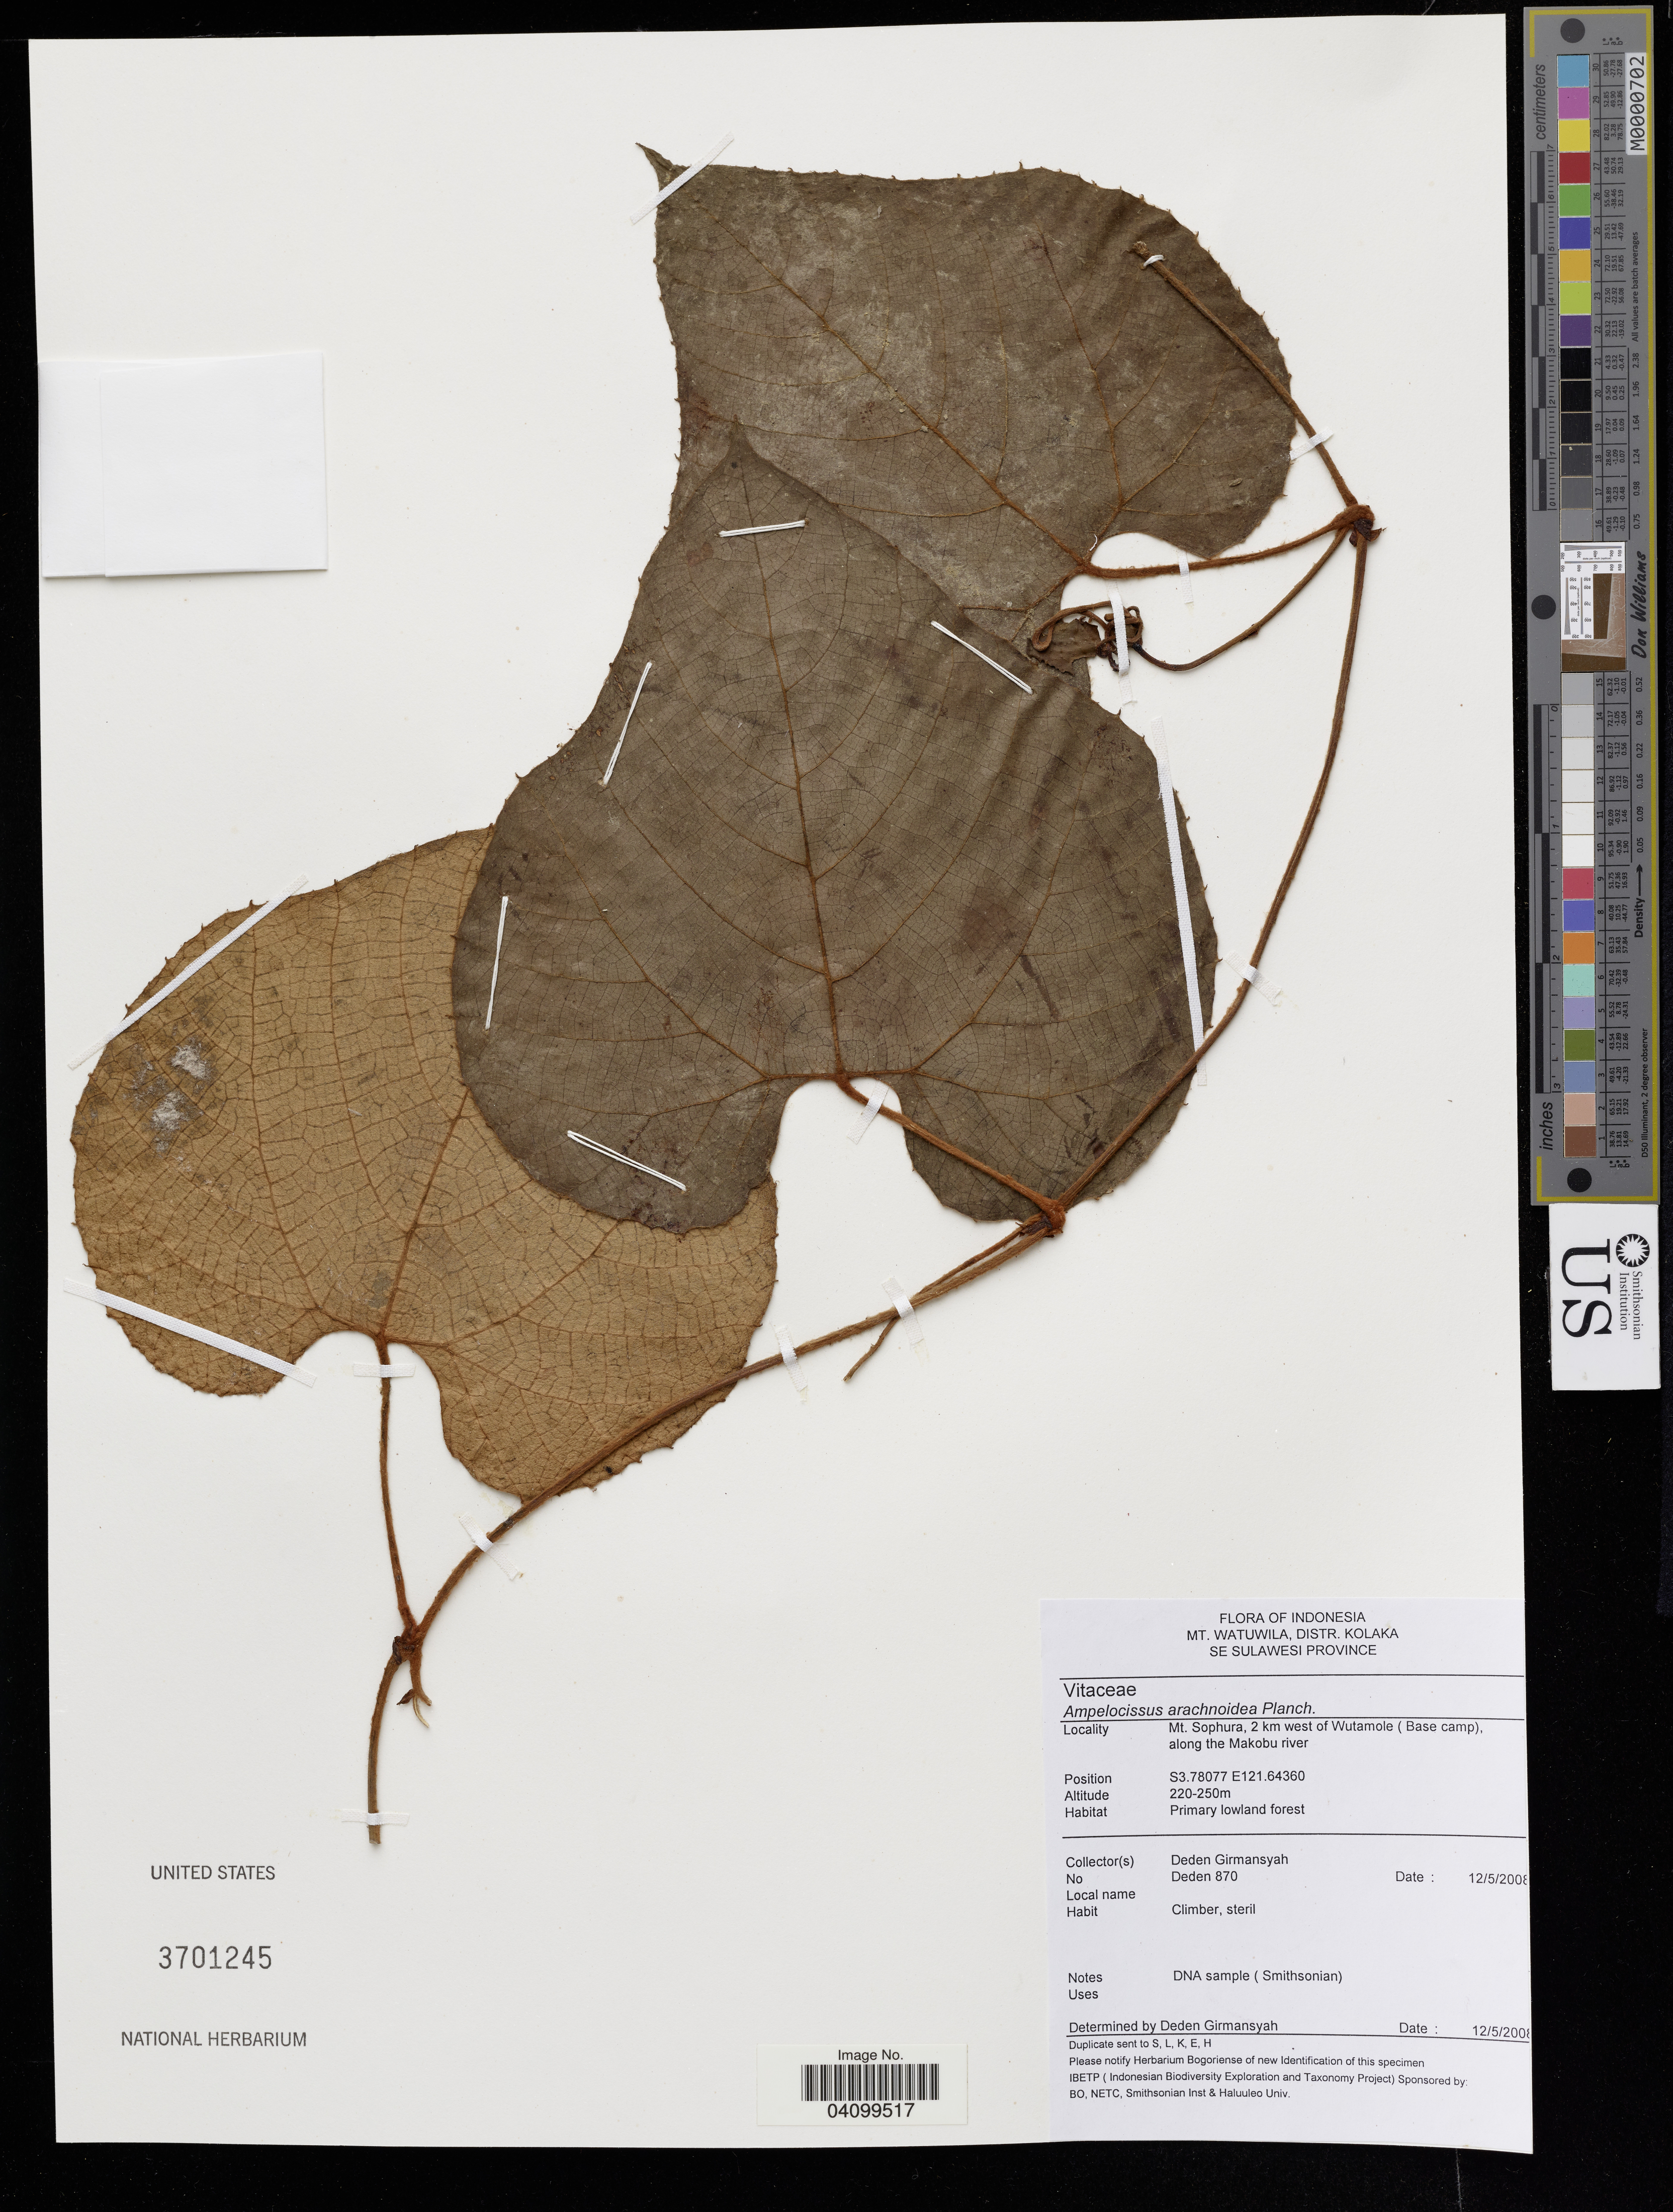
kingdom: Plantae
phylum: Tracheophyta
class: Magnoliopsida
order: Vitales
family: Vitaceae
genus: Ampelocissus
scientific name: Ampelocissus arachnoidea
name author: (Hassk.) Planch.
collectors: G. Deden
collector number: Deden 870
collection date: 2008-05-12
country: Indonesia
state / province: Sulawesi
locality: Mt. Watuwila, Distr. Kolaka. SE Sulawesi Province. Mt. Sophura, 2 km west of Wutamole ( Base camp), along the Makobu river.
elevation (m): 220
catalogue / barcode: US 3701245